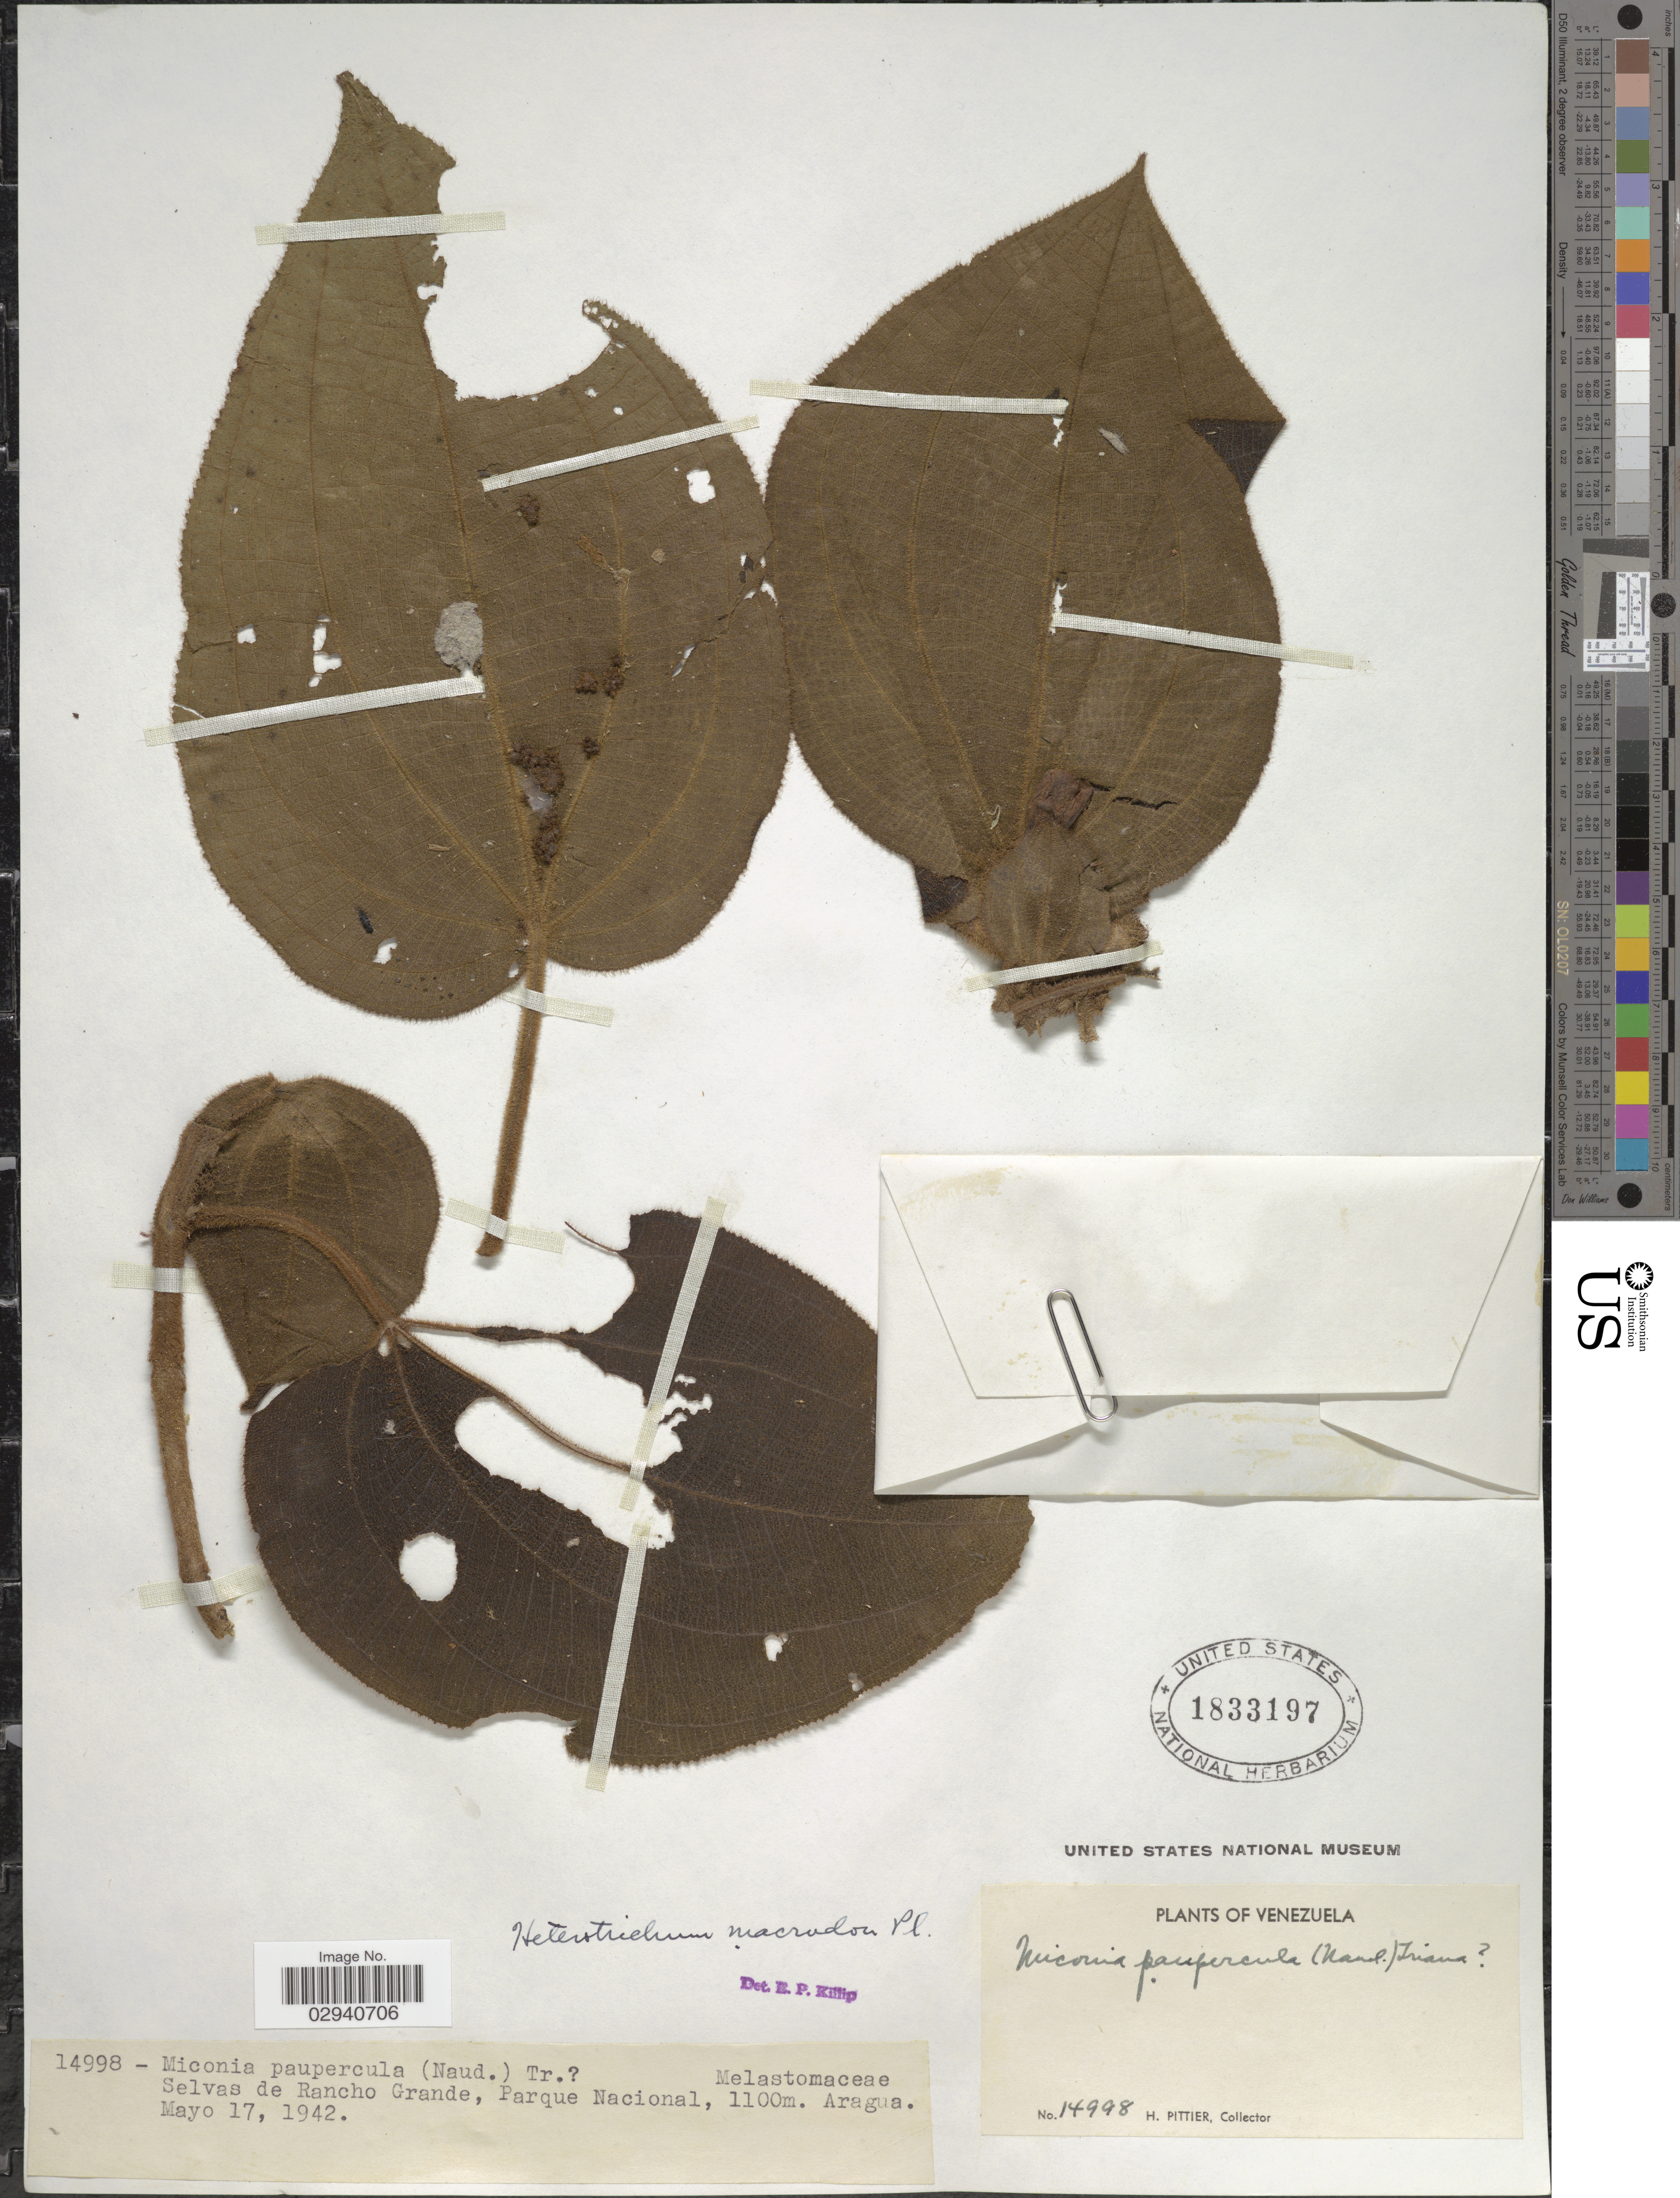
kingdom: Plantae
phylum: Tracheophyta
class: Magnoliopsida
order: Myrtales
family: Melastomataceae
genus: Miconia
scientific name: Miconia macrodon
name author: (Naudin) Wurdack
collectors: H. F. Pittier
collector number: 14998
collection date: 1942-05-17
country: Venezuela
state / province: Aragua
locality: Selvas de Rancho Grande, Parque Nacional.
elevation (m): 1100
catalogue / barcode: US 1833197